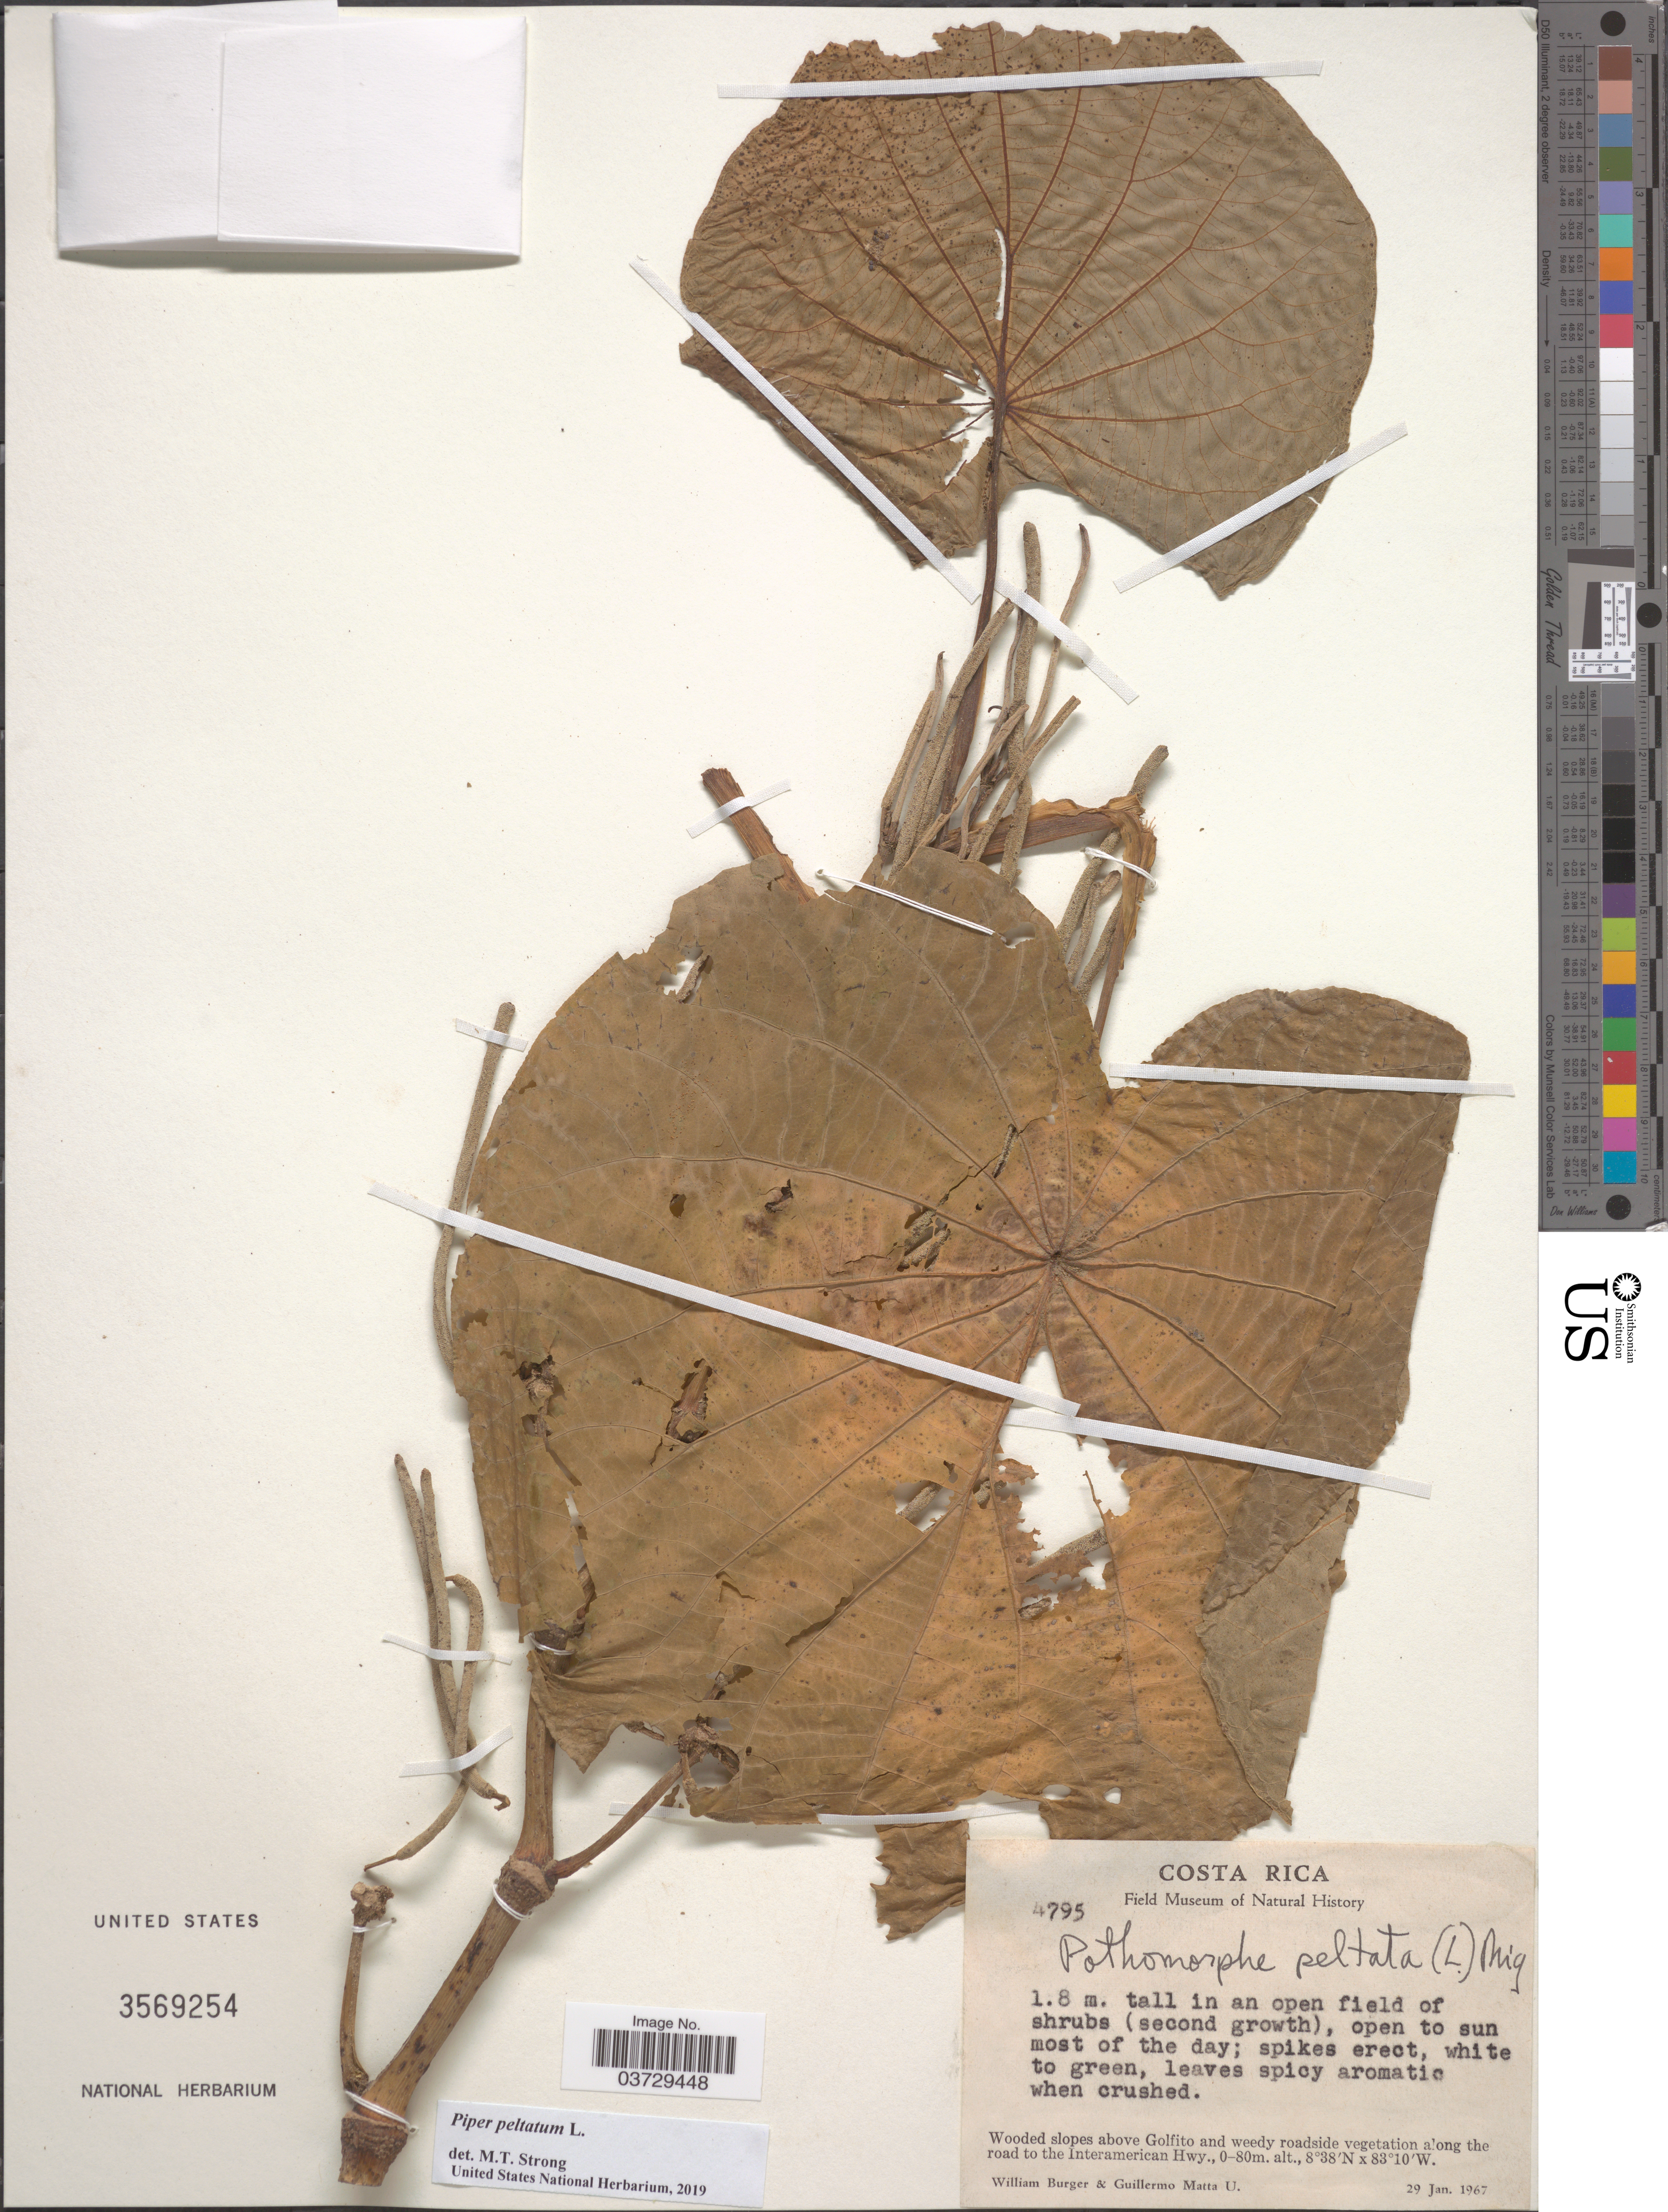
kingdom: Plantae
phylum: Tracheophyta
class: Magnoliopsida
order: Piperales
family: Piperaceae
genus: Piper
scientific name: Piper peltatum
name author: L.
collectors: W. Burger & G. Matta U.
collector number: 4795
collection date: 1967-01-29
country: Costa Rica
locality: Wooded slopes above Golfito and weedy roadside vegetation along the road to the Interamerican Hwy.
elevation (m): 0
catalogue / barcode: US 3569254